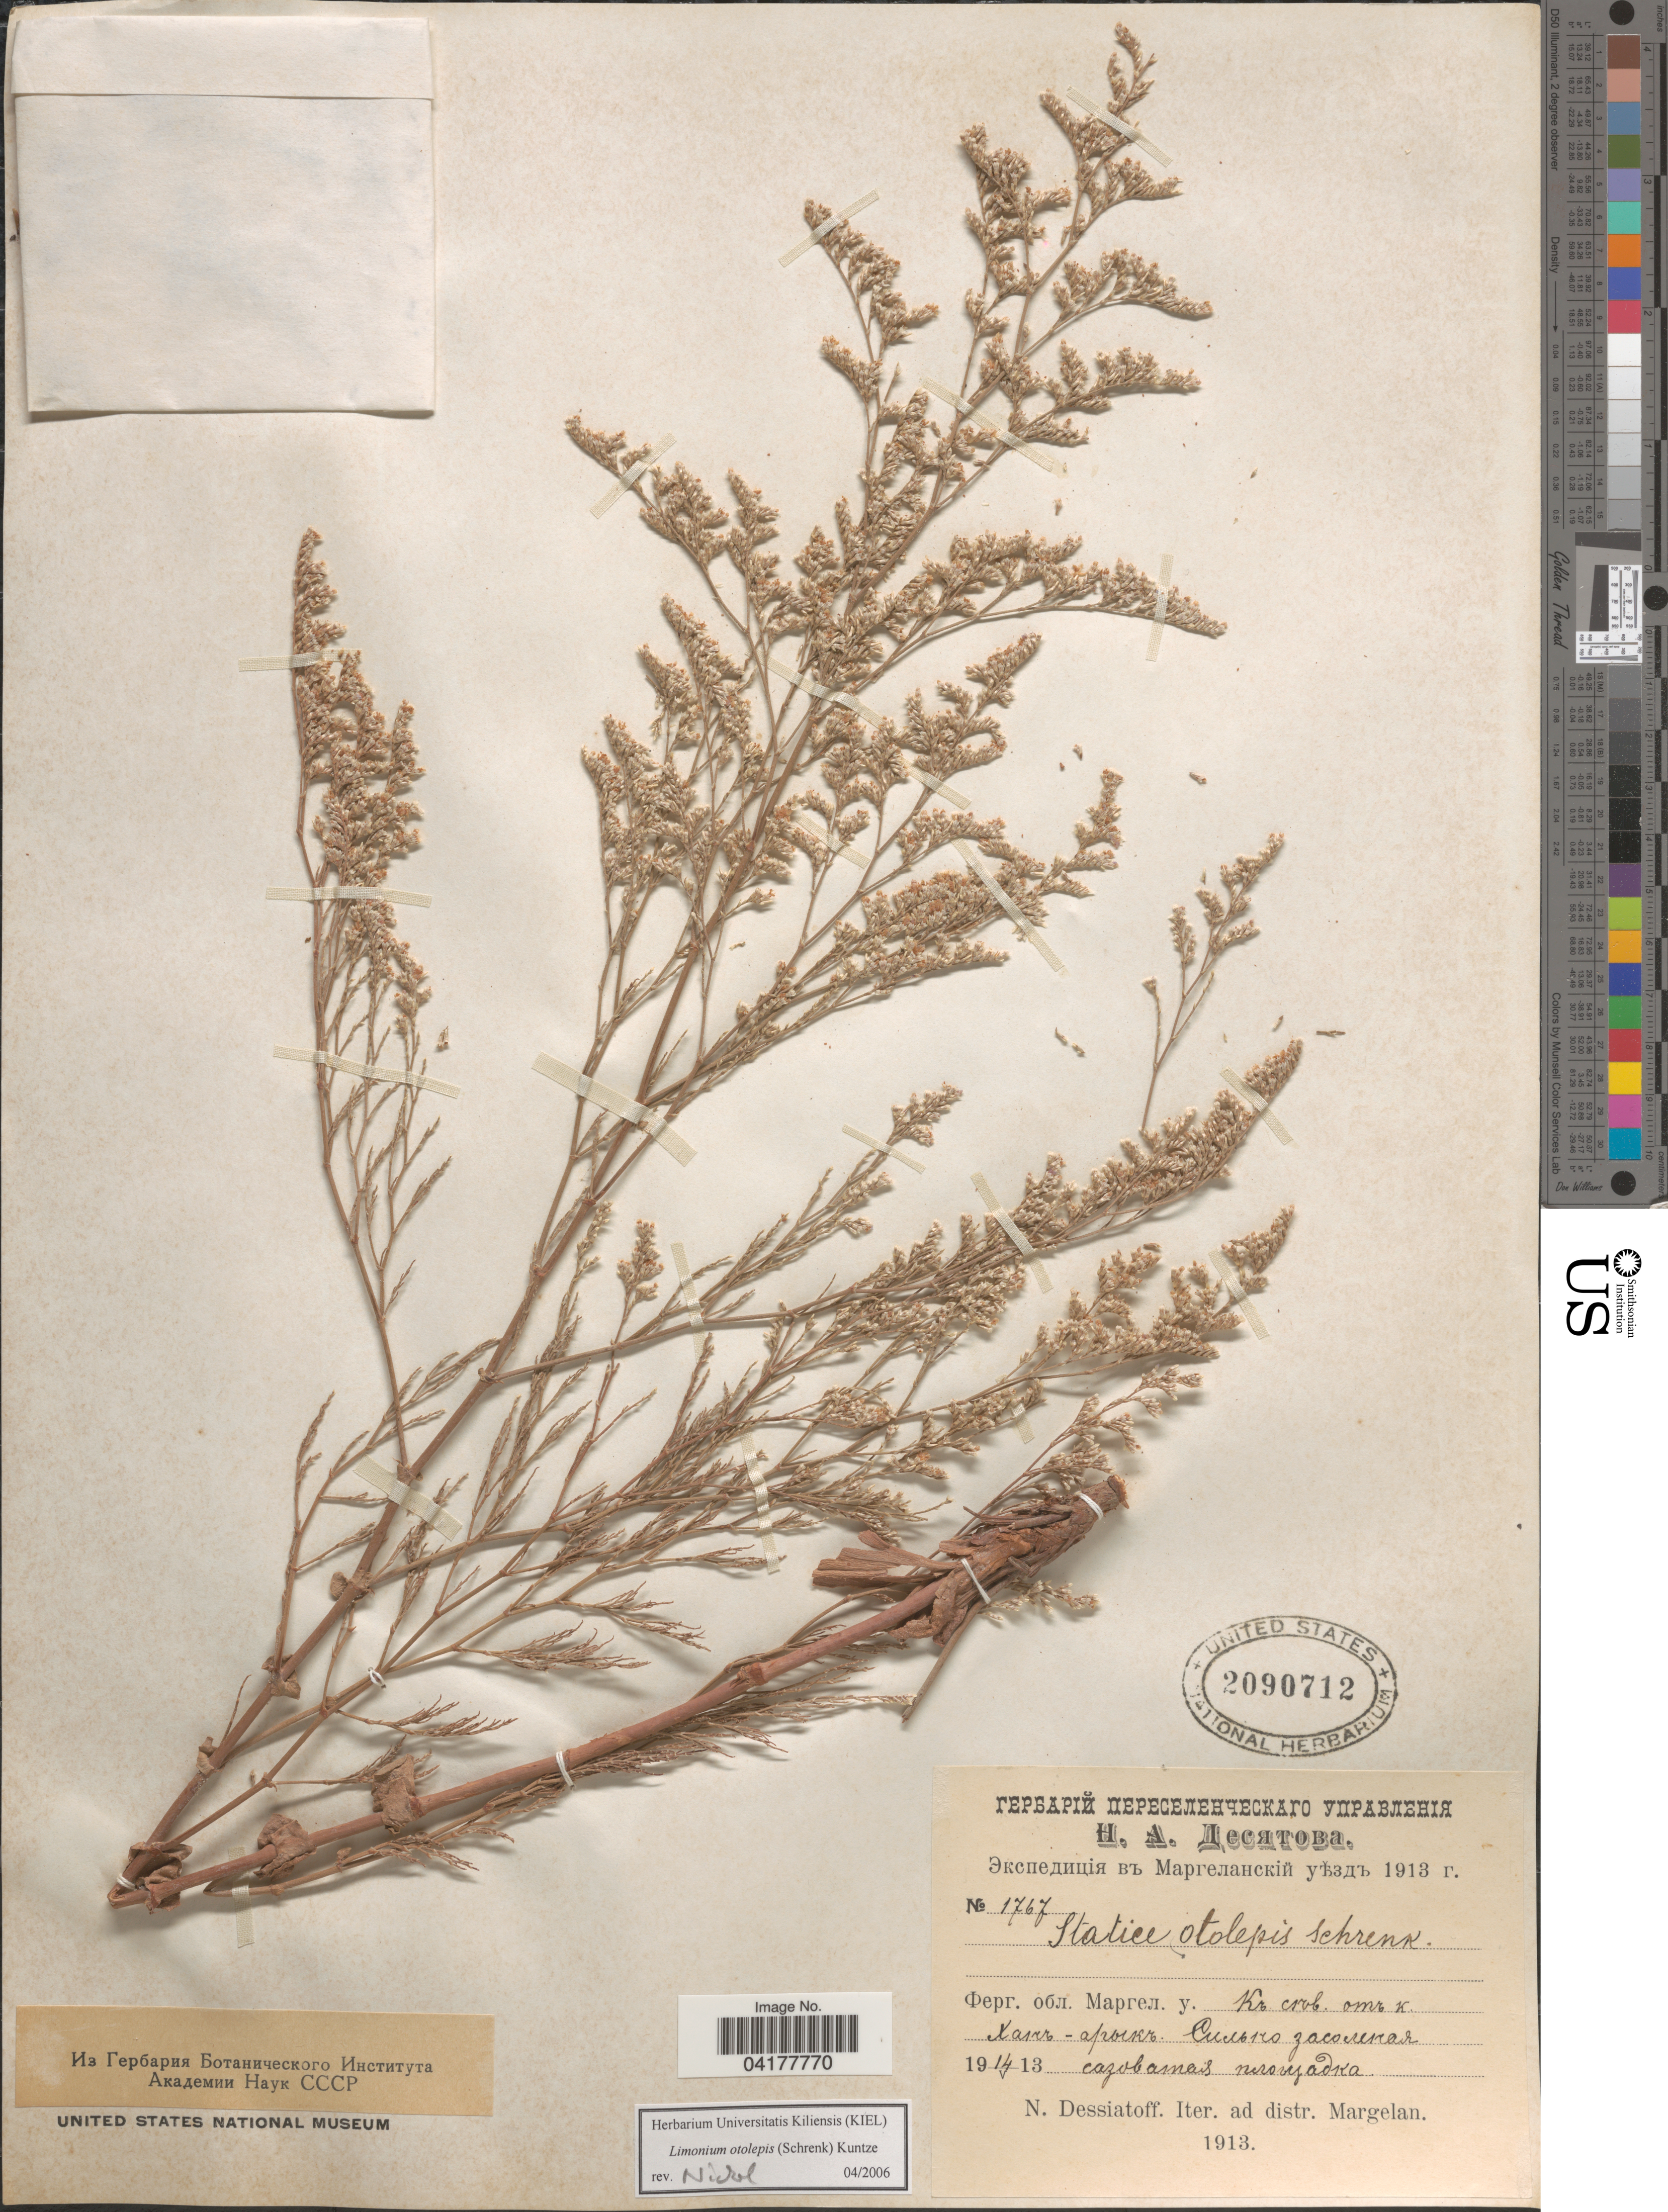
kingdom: Plantae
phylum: Tracheophyta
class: Magnoliopsida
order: Caryophyllales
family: Plumbaginaceae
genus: Limonium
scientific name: Limonium otolepis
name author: (Schrenk) Kuntze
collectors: N. Dessiatoff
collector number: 1767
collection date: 1913-05-14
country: Uzbekistan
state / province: Farg'ona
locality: Iter. ad distr. Margelan.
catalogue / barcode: US 2090712